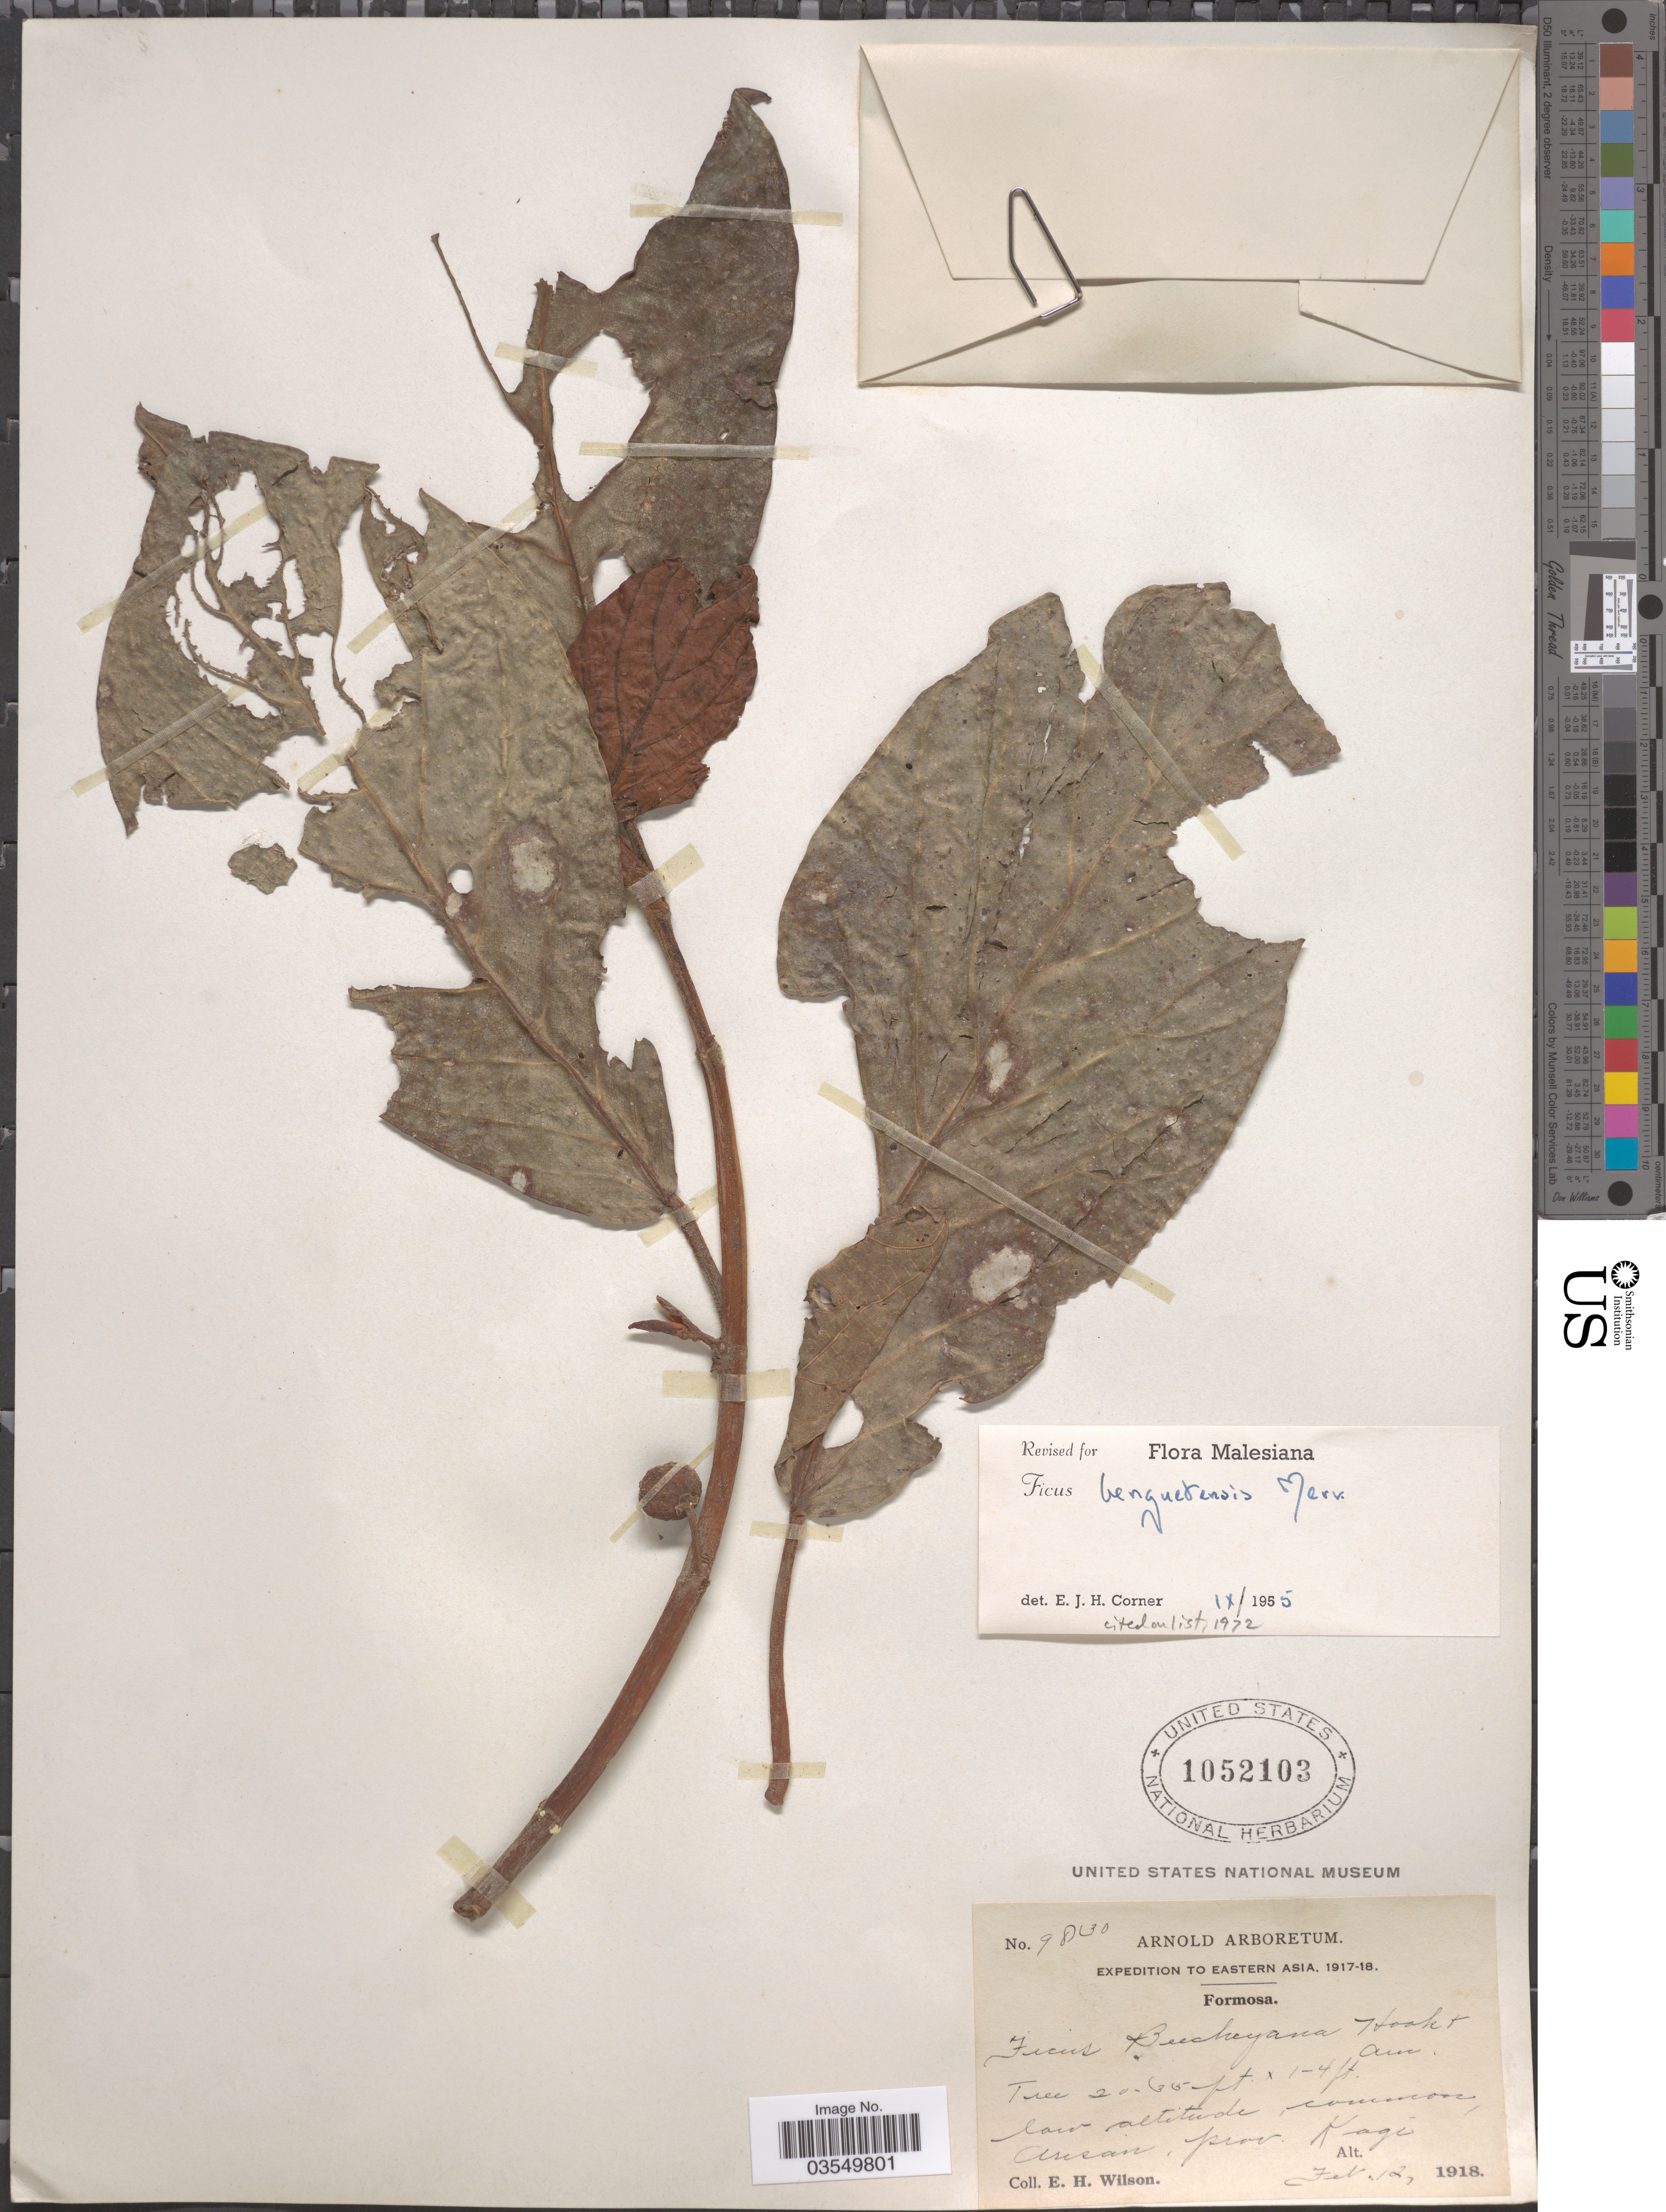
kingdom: Plantae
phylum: Tracheophyta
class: Magnoliopsida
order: Rosales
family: Moraceae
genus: Ficus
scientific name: Ficus benguetensis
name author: Merr.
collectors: E. Wilson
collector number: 9830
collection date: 1918-02-12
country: Taiwan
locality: Eastern Asia. Formosa. Arisan, prov. Kagi.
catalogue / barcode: US 1052103